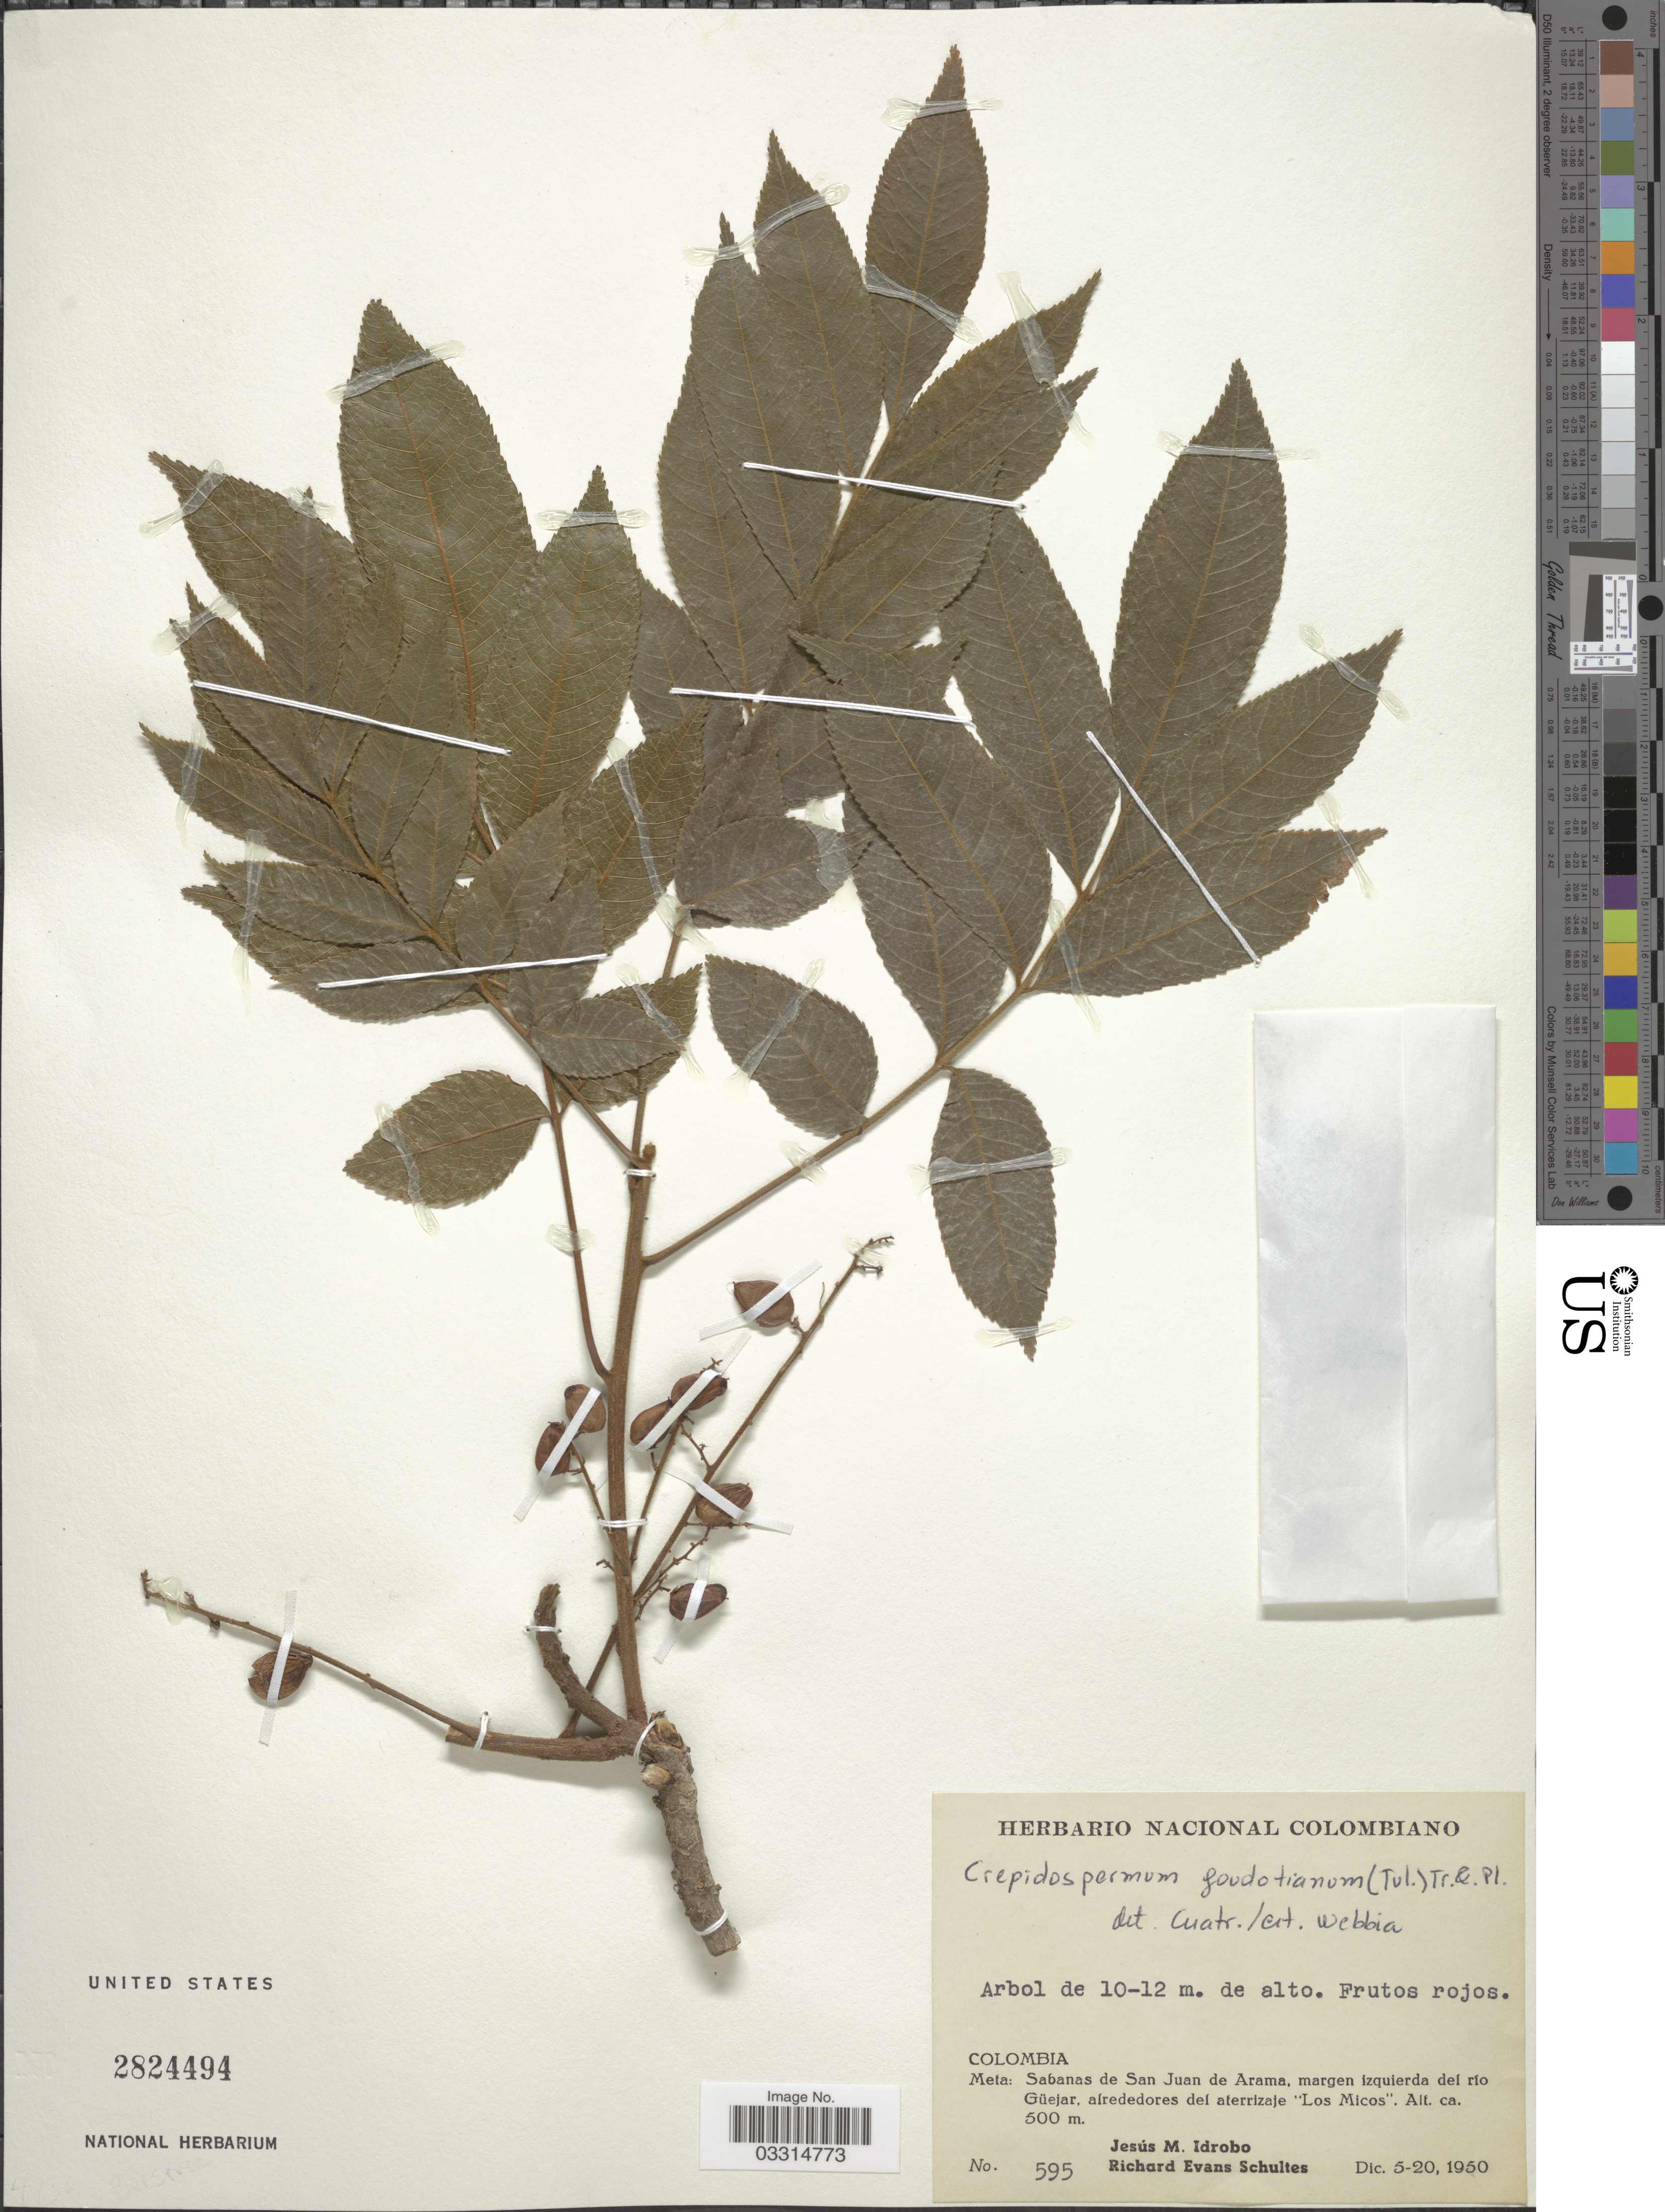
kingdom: Plantae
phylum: Tracheophyta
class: Magnoliopsida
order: Sapindales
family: Burseraceae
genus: Protium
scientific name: Protium goudotianum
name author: (Tul.) Byng & Christenh.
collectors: J. M. Idrobo & R. E. Schultes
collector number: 595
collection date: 1950-12-05/1950-12-20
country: Colombia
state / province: Meta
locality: Sabanas de San Juan de Arama, margen izquierda del rio Güejar, alrededores del aterrizaje "Los Micos".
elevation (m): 500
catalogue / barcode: US 2824494